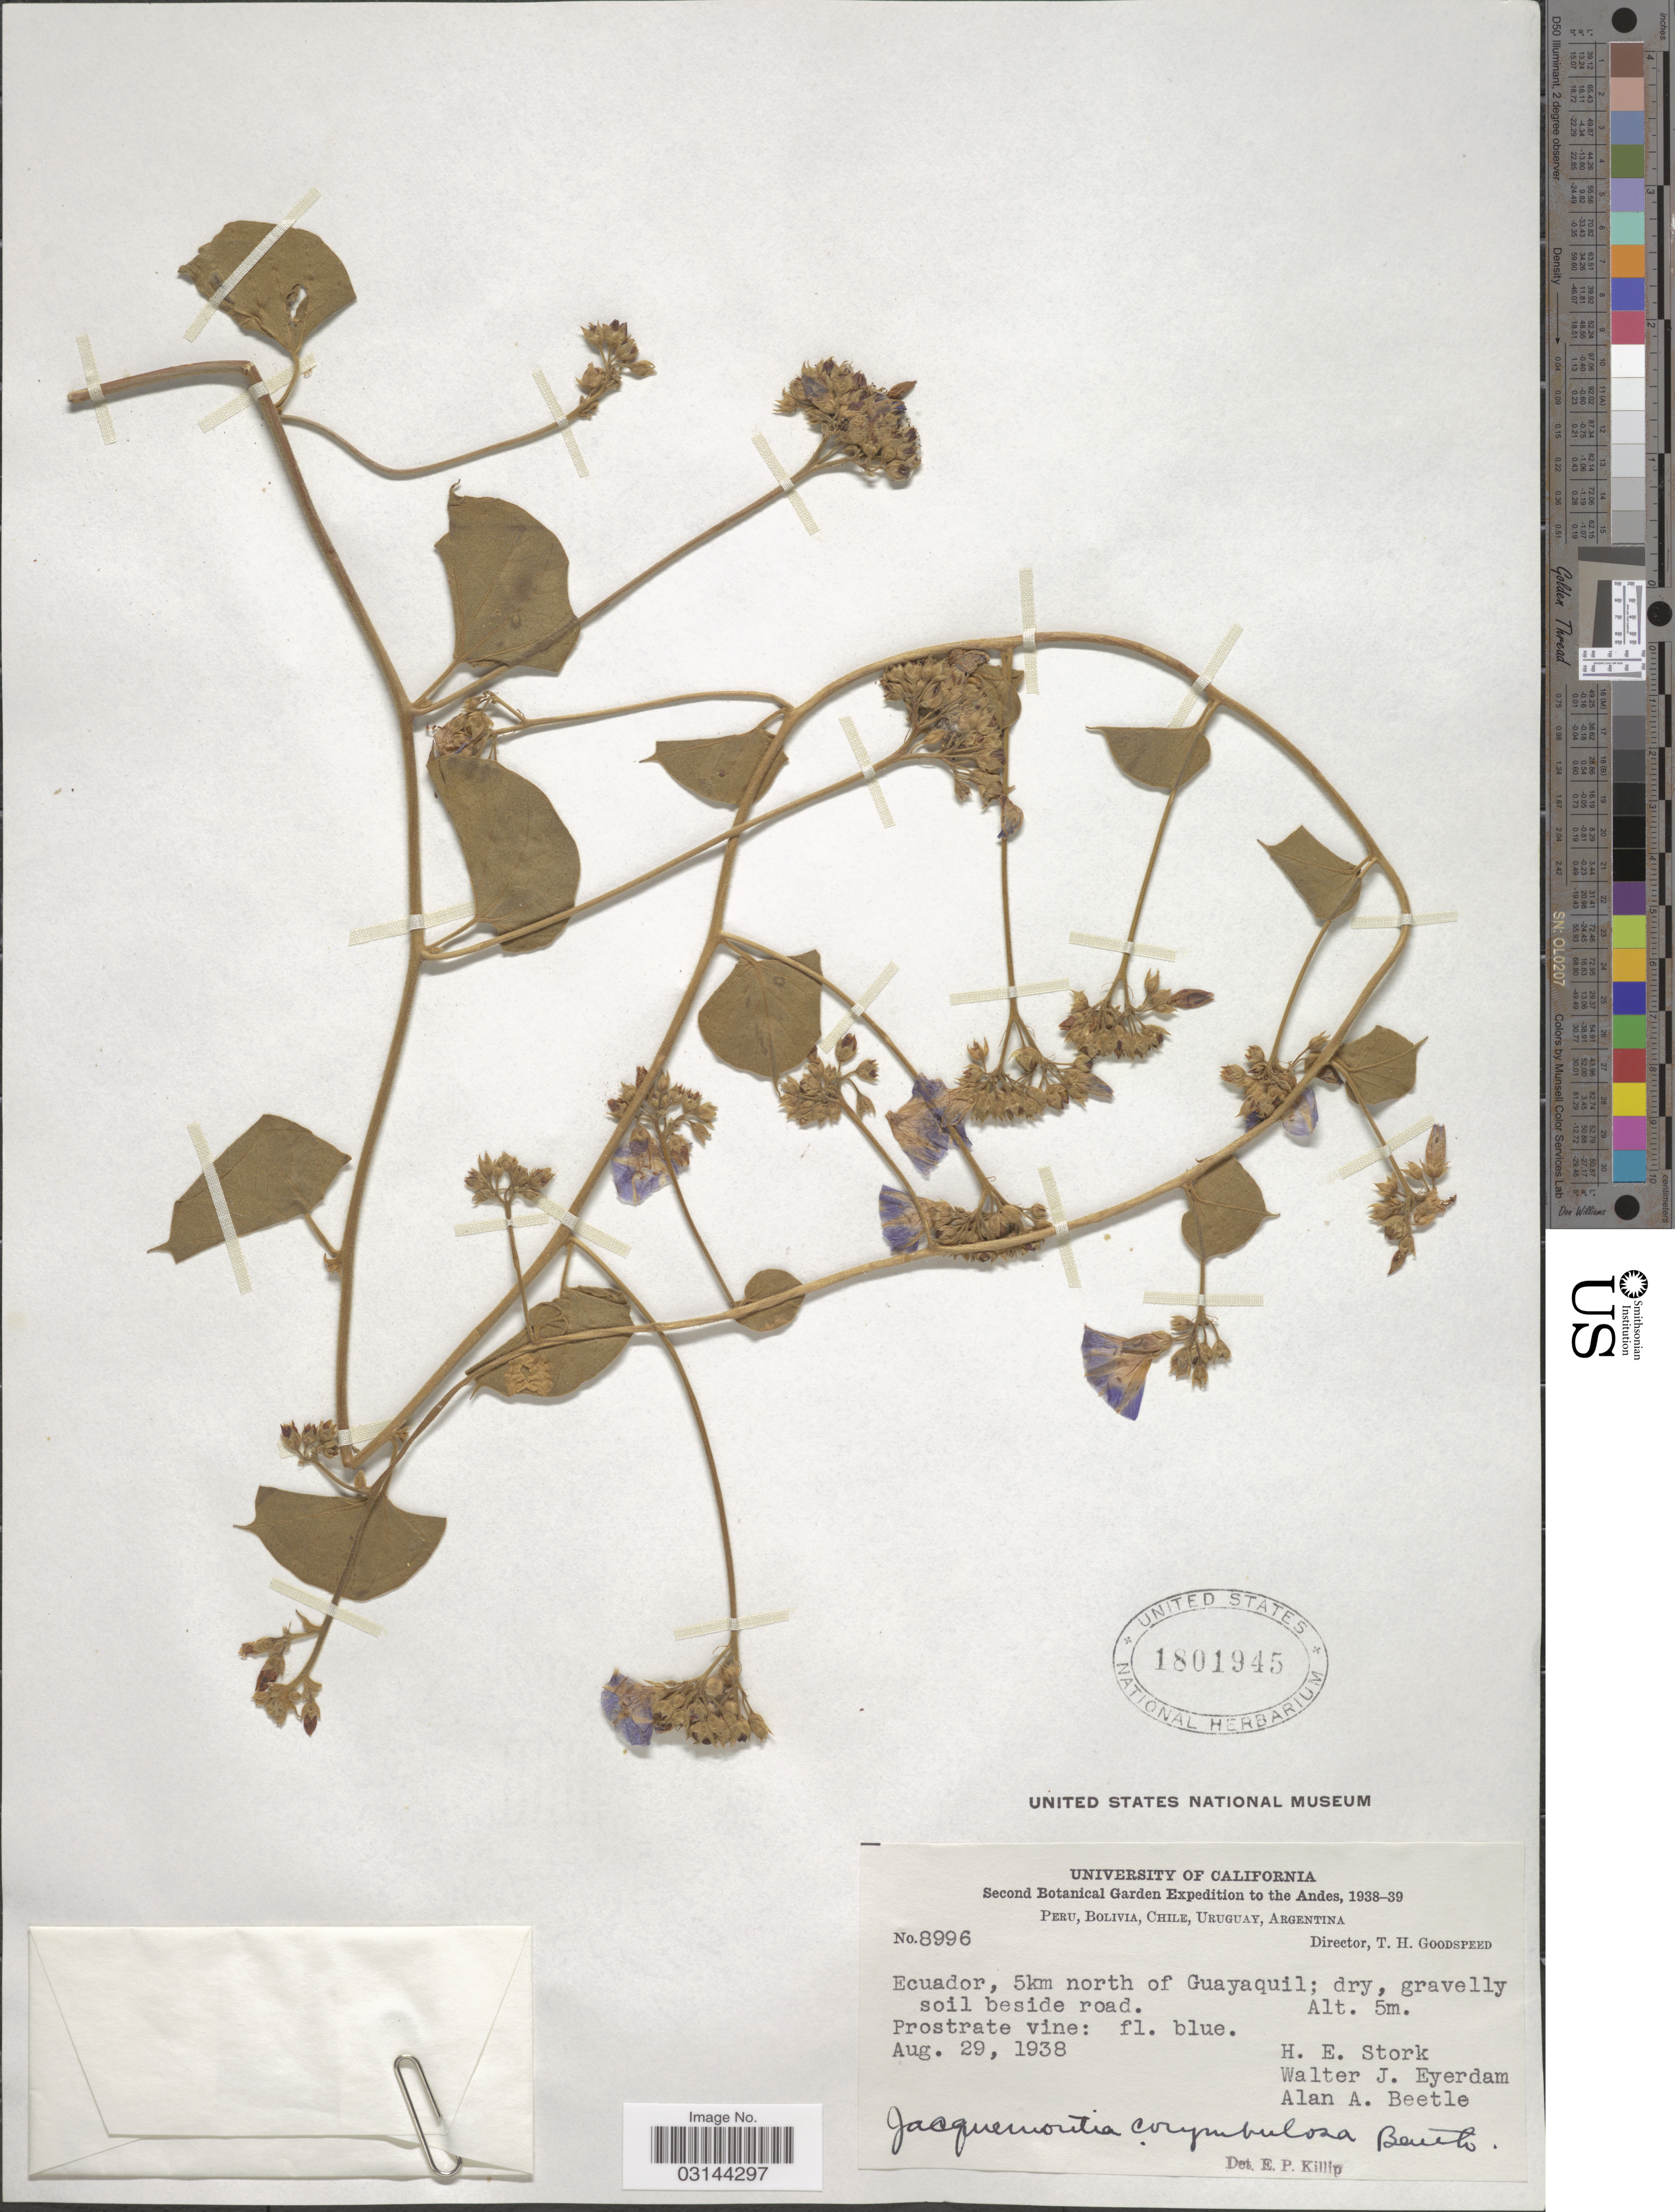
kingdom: Plantae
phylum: Tracheophyta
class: Magnoliopsida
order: Solanales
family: Convolvulaceae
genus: Jacquemontia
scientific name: Jacquemontia corymbulosa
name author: Benth.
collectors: H. E. Stork, W. J. Eyerdam & A. A. Beetle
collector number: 8996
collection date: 1938-08-29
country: Ecuador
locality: Andes, Ecuador, 5km north of Guayaquil.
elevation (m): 5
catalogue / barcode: US 1801945